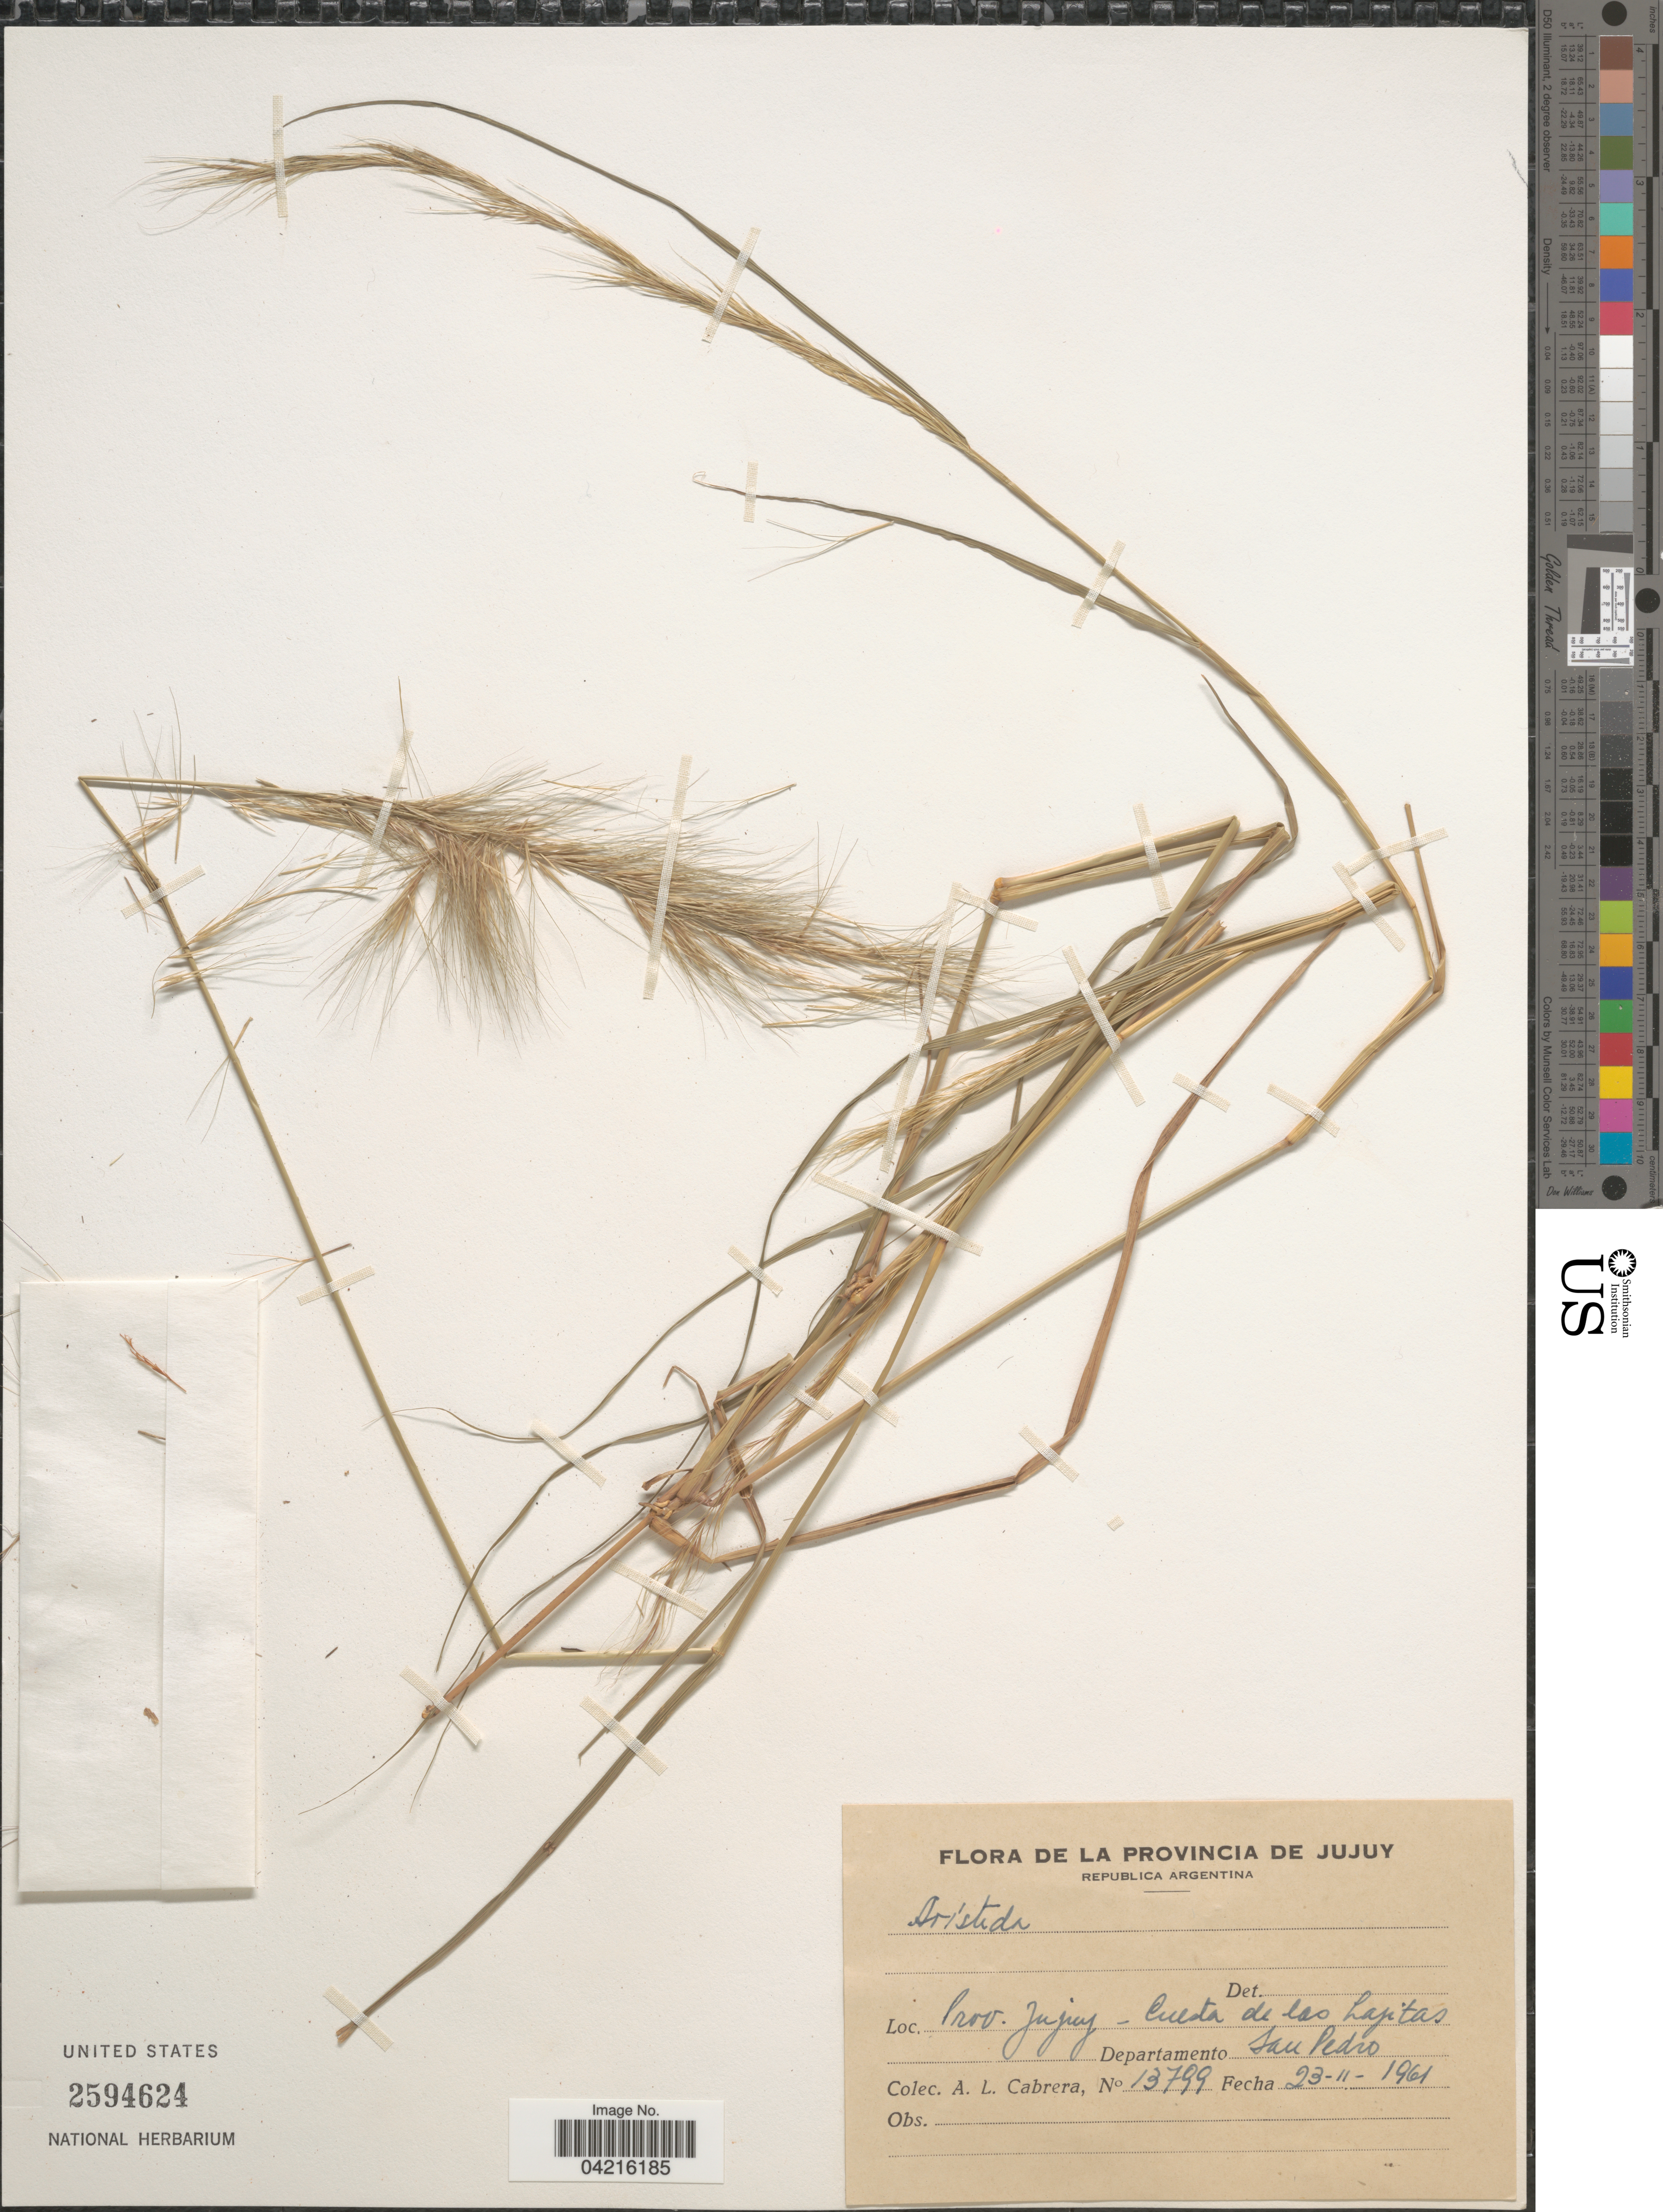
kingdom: Plantae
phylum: Tracheophyta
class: Liliopsida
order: Poales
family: Poaceae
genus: Aristida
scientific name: Aristida sp.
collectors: A. L. Cabrera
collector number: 13799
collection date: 1961-02-23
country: Argentina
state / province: Jujuy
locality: Cuesta de las Lajitas. Departamento San Pedro.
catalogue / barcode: US 2594624